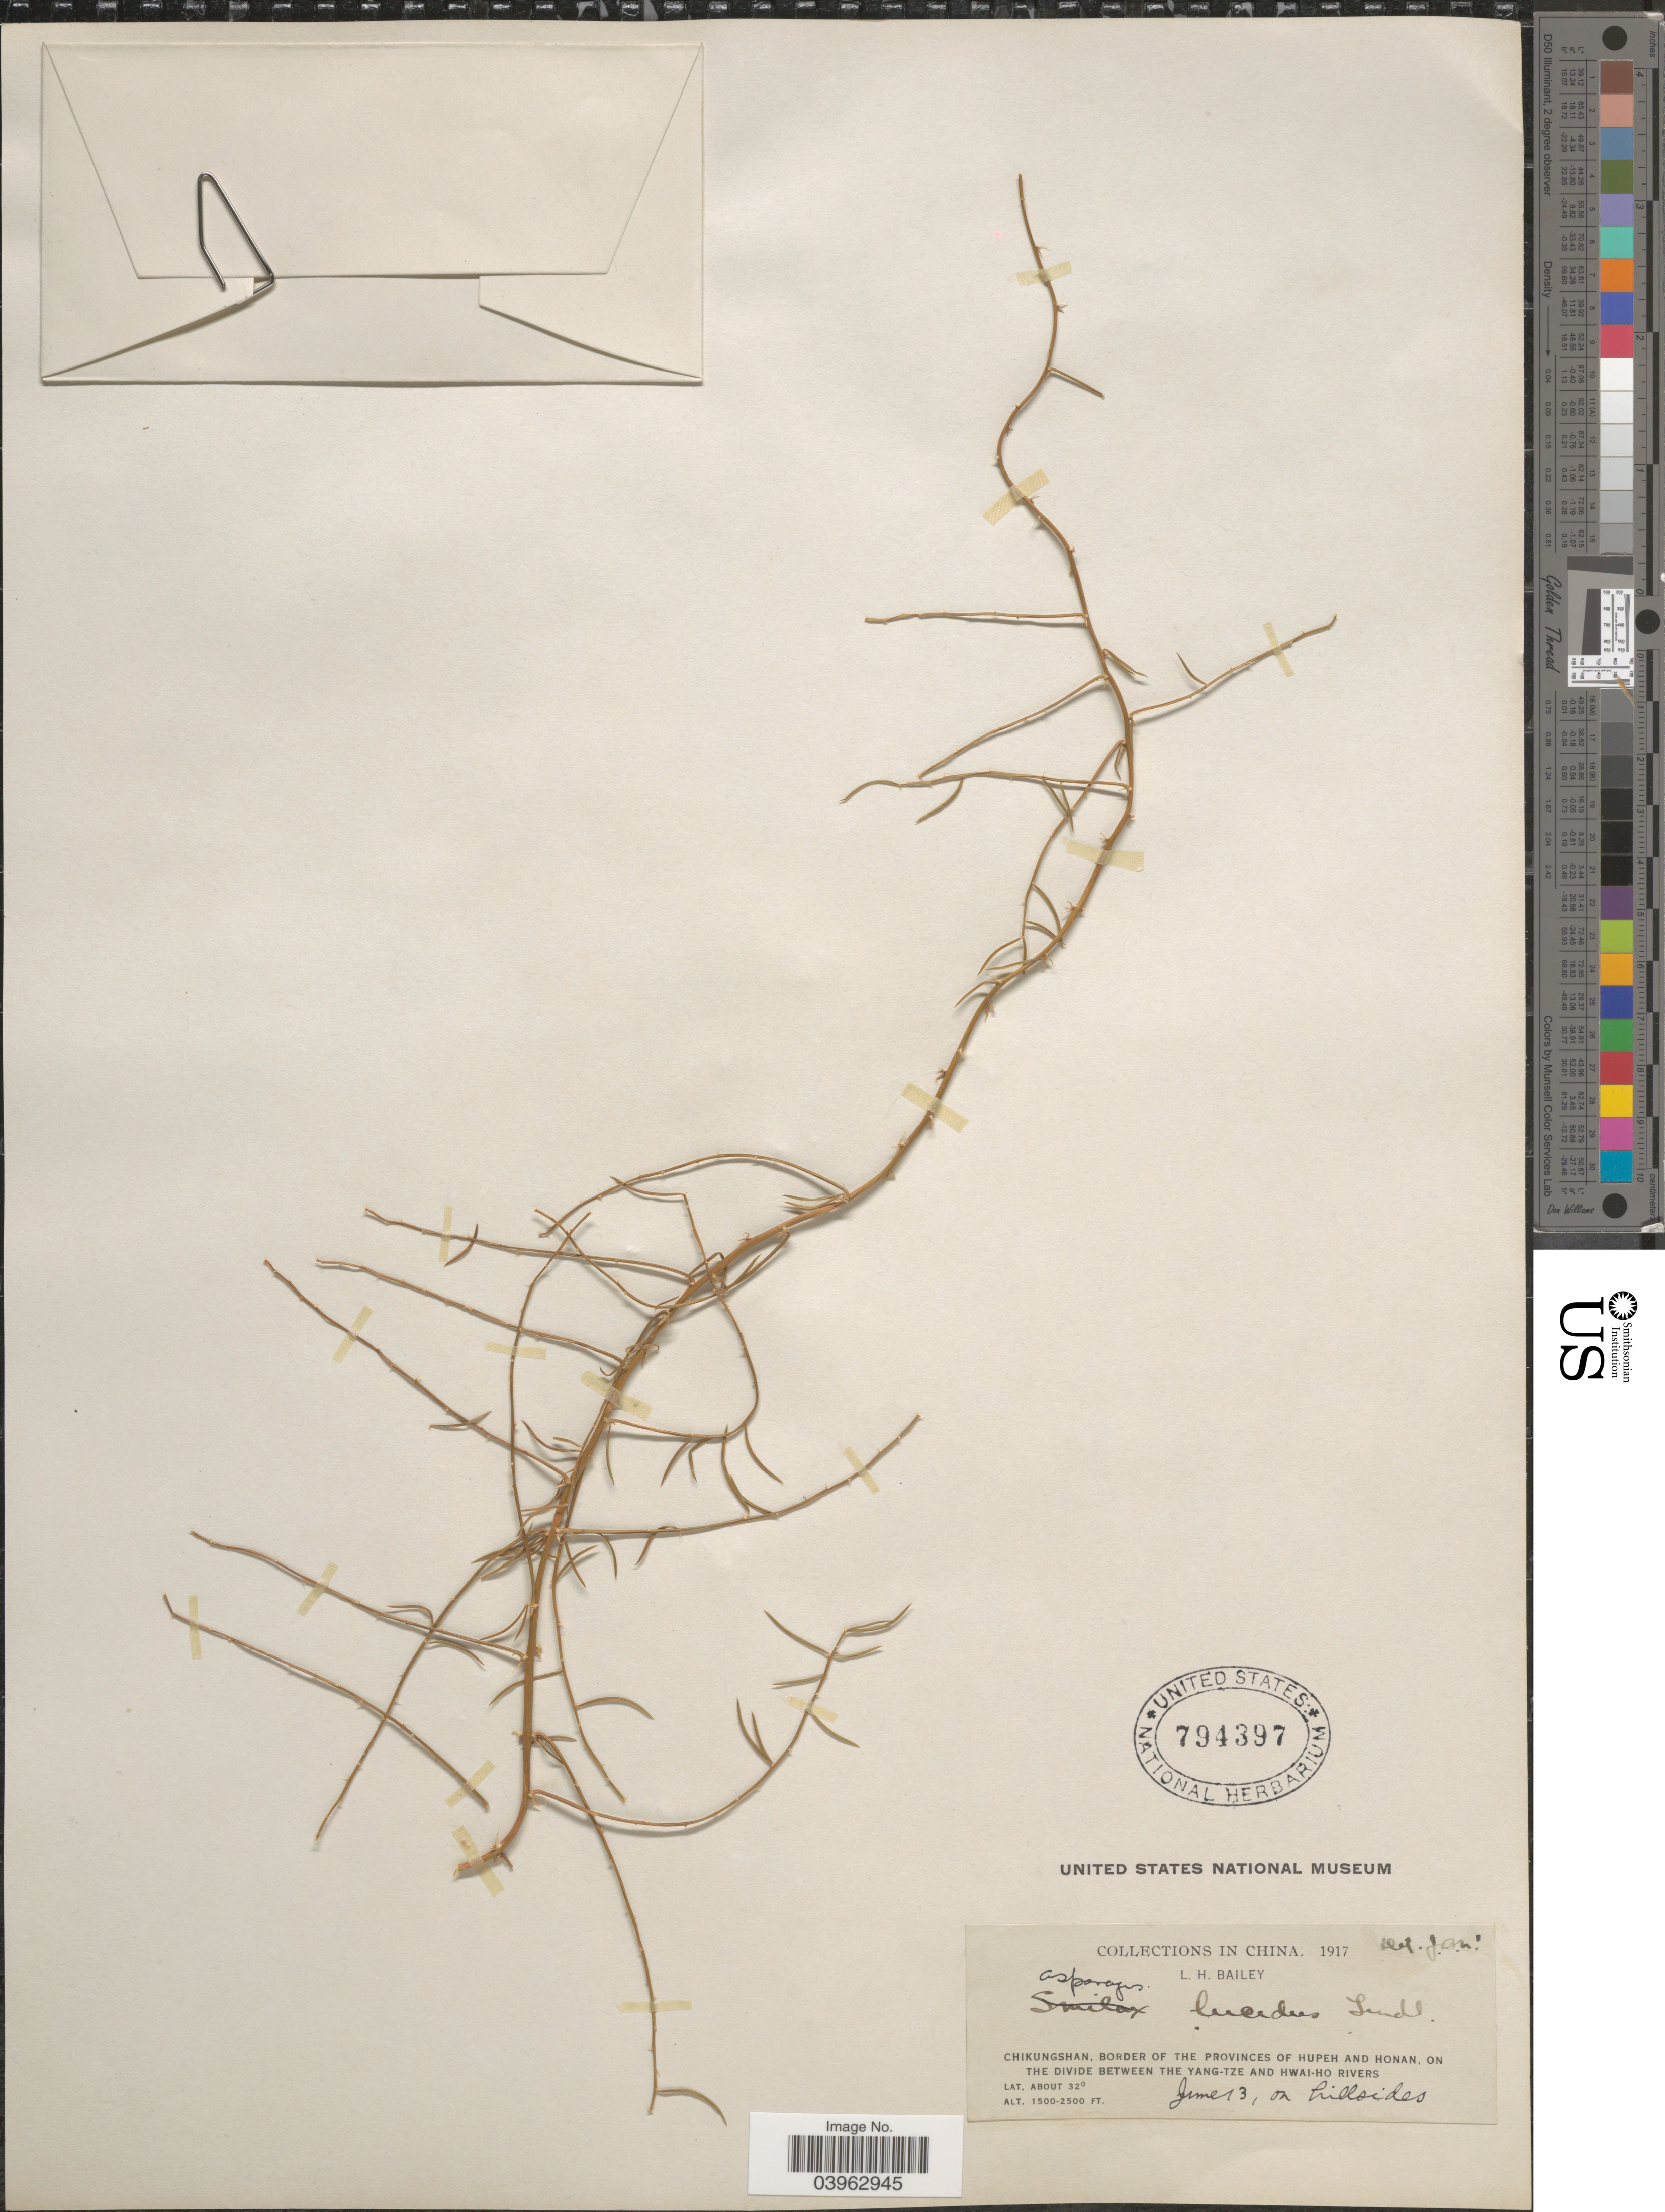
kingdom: Plantae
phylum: Tracheophyta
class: Liliopsida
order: Asparagales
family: Asparagaceae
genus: Asparagus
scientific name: Asparagus lucidus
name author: Lindl.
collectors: L. H. Bailey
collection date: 1917-06-13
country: China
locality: Chikungshan, border of the provinces of Hupeh and Honan, on the divide between the Yang-tze and Hwai-Ho Rivers.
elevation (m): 457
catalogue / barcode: US 794397